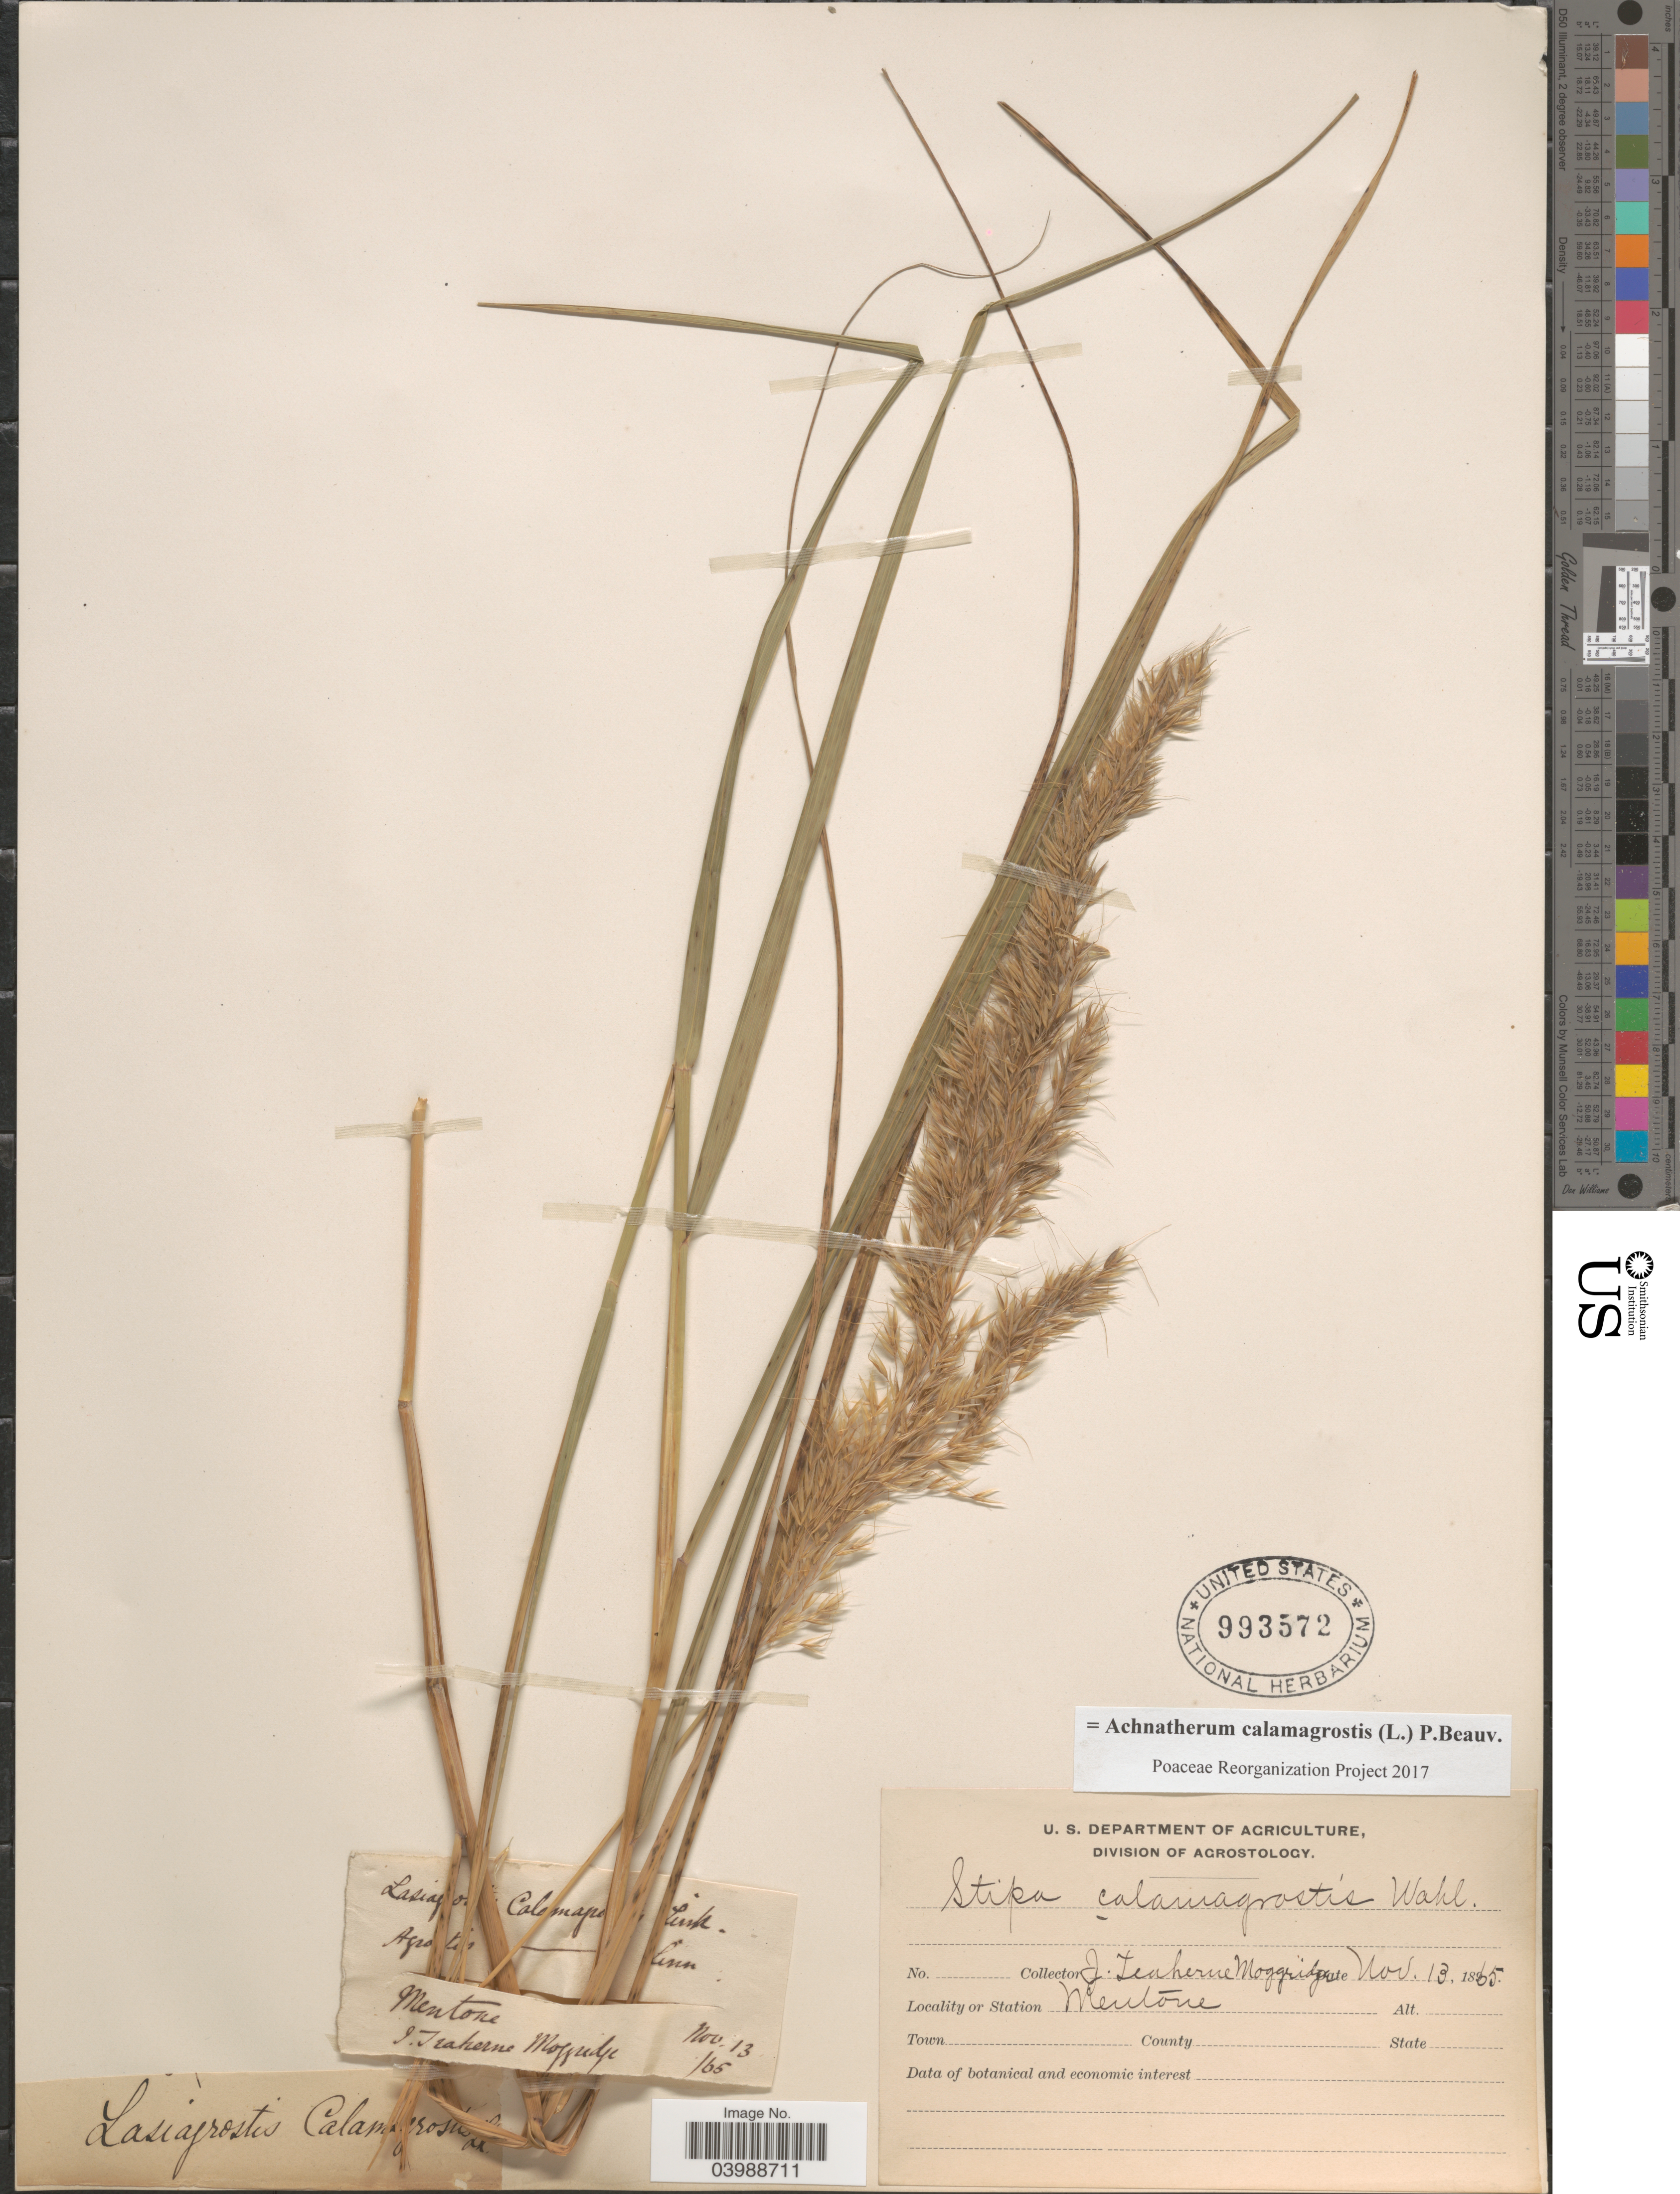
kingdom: Plantae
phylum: Tracheophyta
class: Liliopsida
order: Poales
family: Poaceae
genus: Achnatherum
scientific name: Achnatherum calamagrostis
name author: (L.) P. Beauv.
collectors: J. T. Moggridge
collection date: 1865-11-13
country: France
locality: Station Mentone.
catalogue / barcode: US 993572